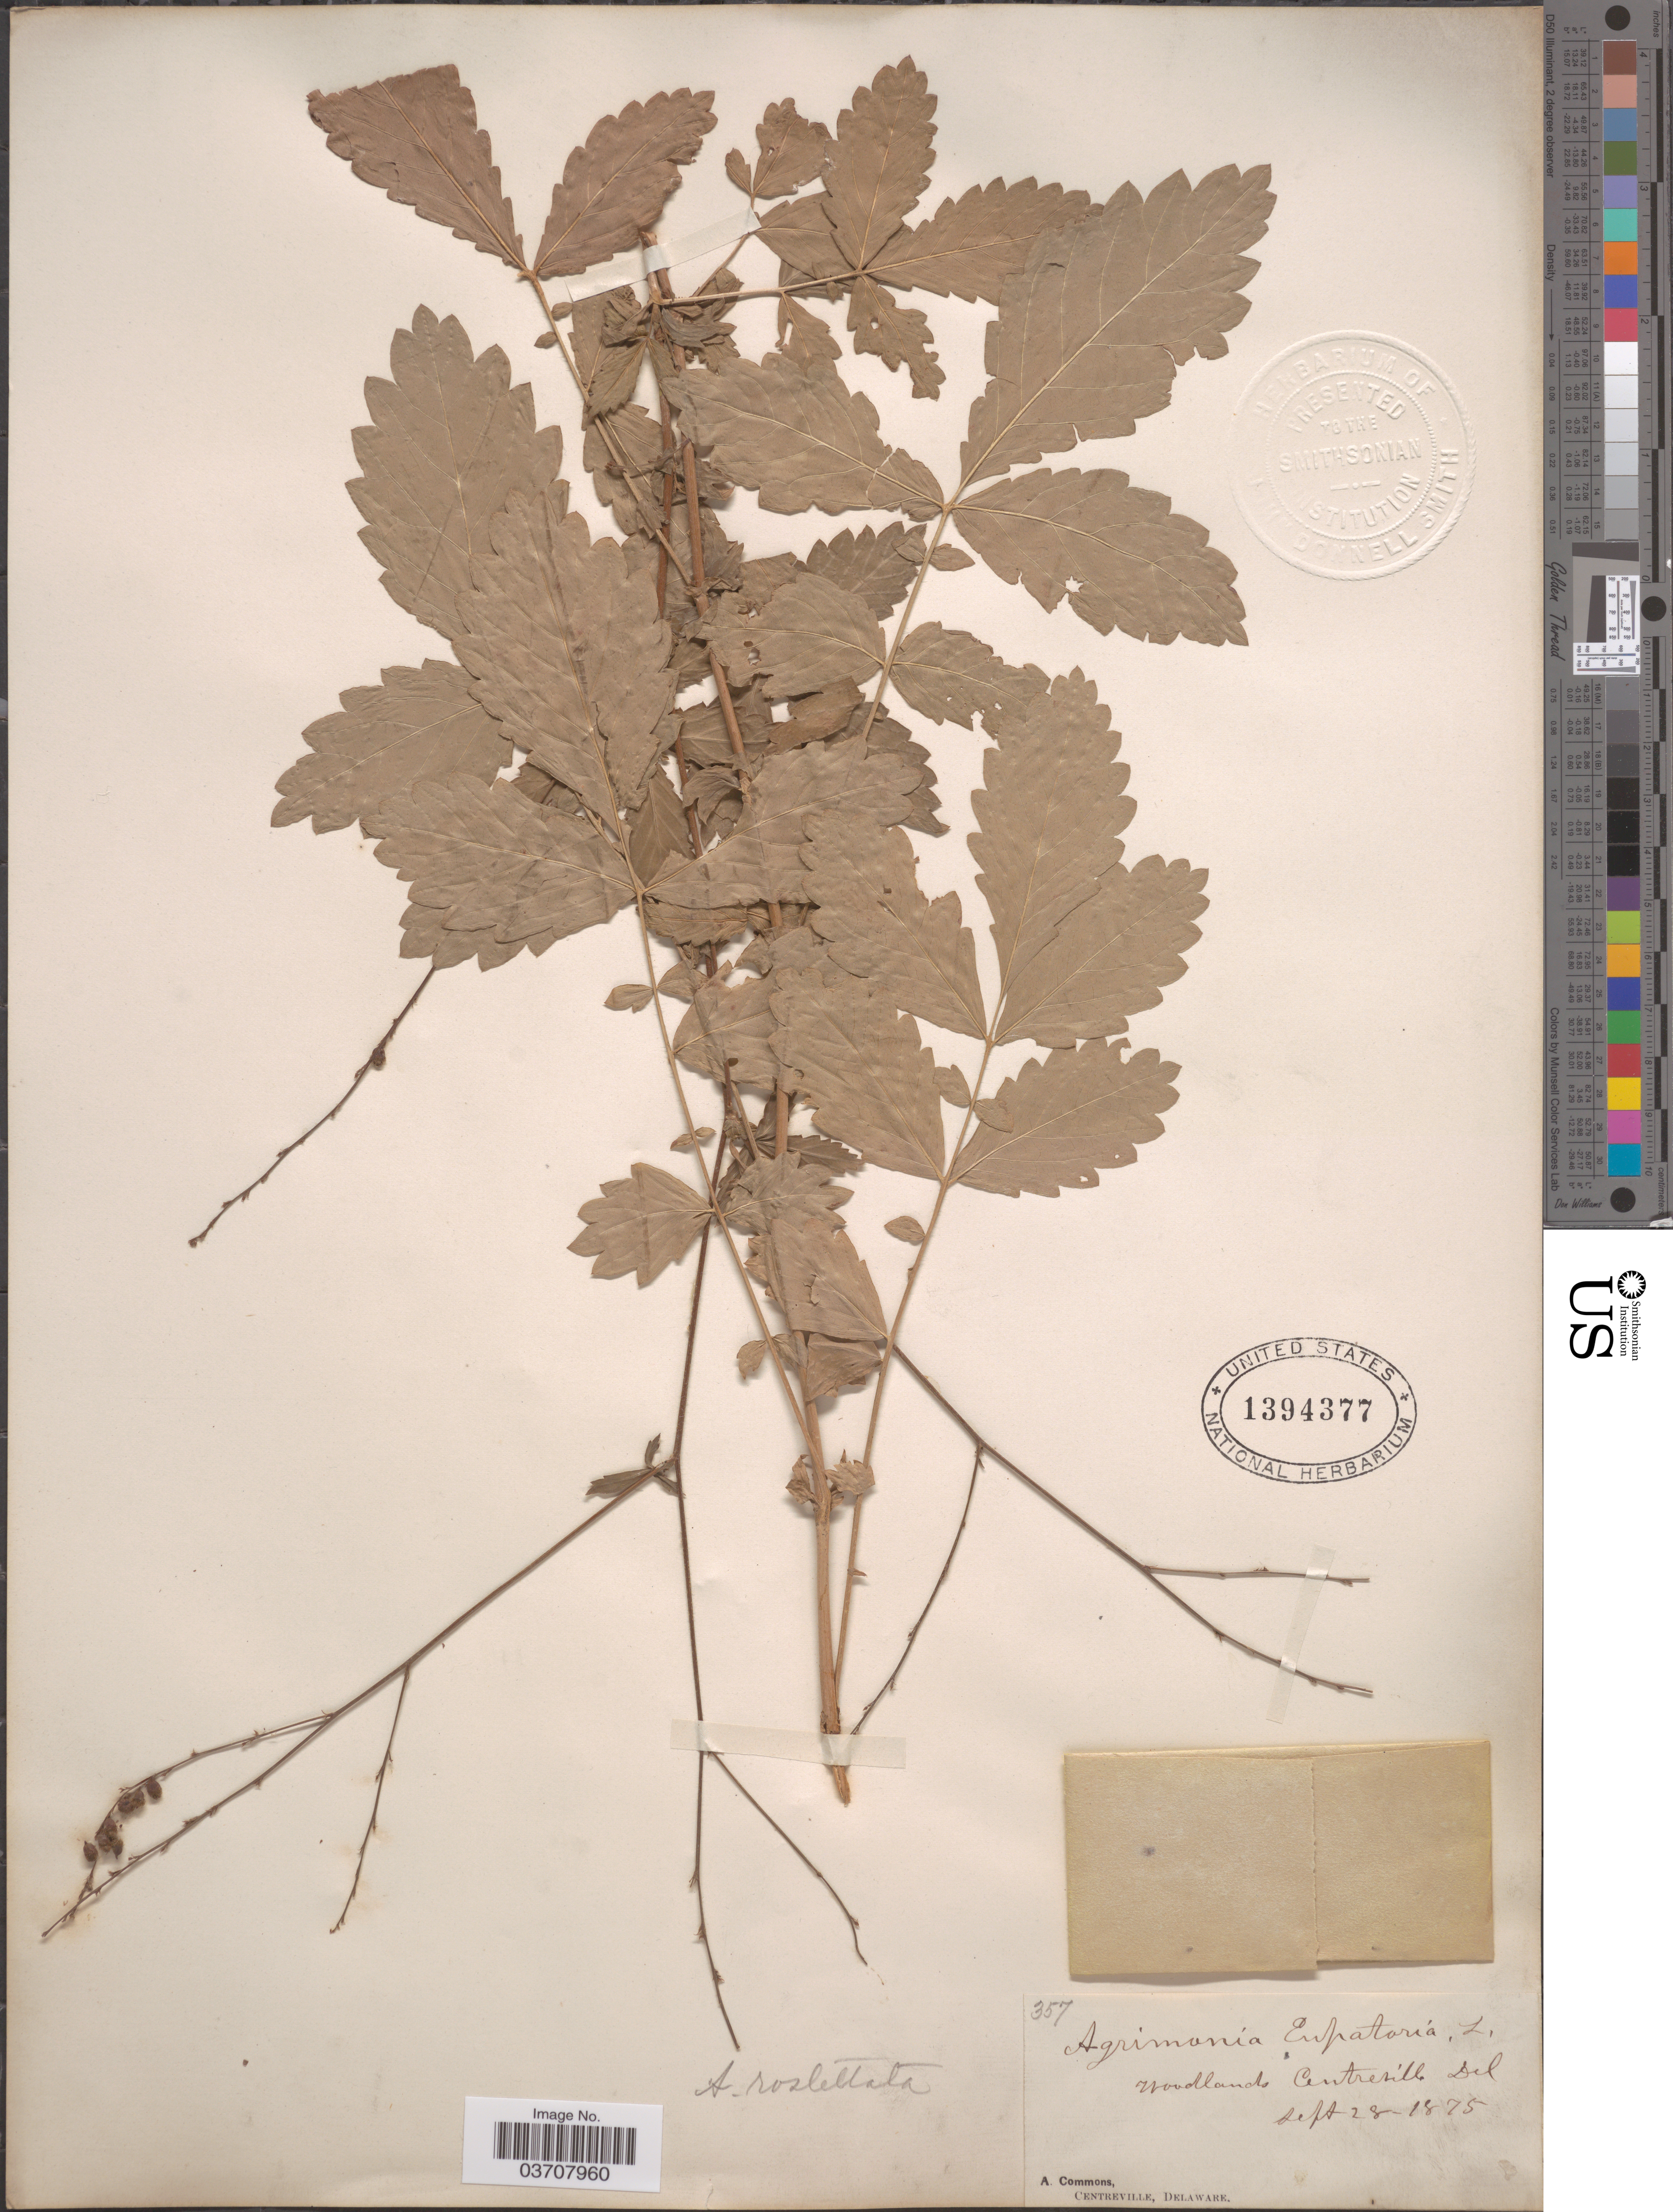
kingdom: Plantae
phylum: Tracheophyta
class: Magnoliopsida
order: Rosales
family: Rosaceae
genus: Agrimonia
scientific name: Agrimonia rostellata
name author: Wallr.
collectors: A. Commons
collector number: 357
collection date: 1875-09-28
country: United States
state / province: Delaware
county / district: New Castle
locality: Woodlands Centreville.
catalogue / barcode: US 1394377